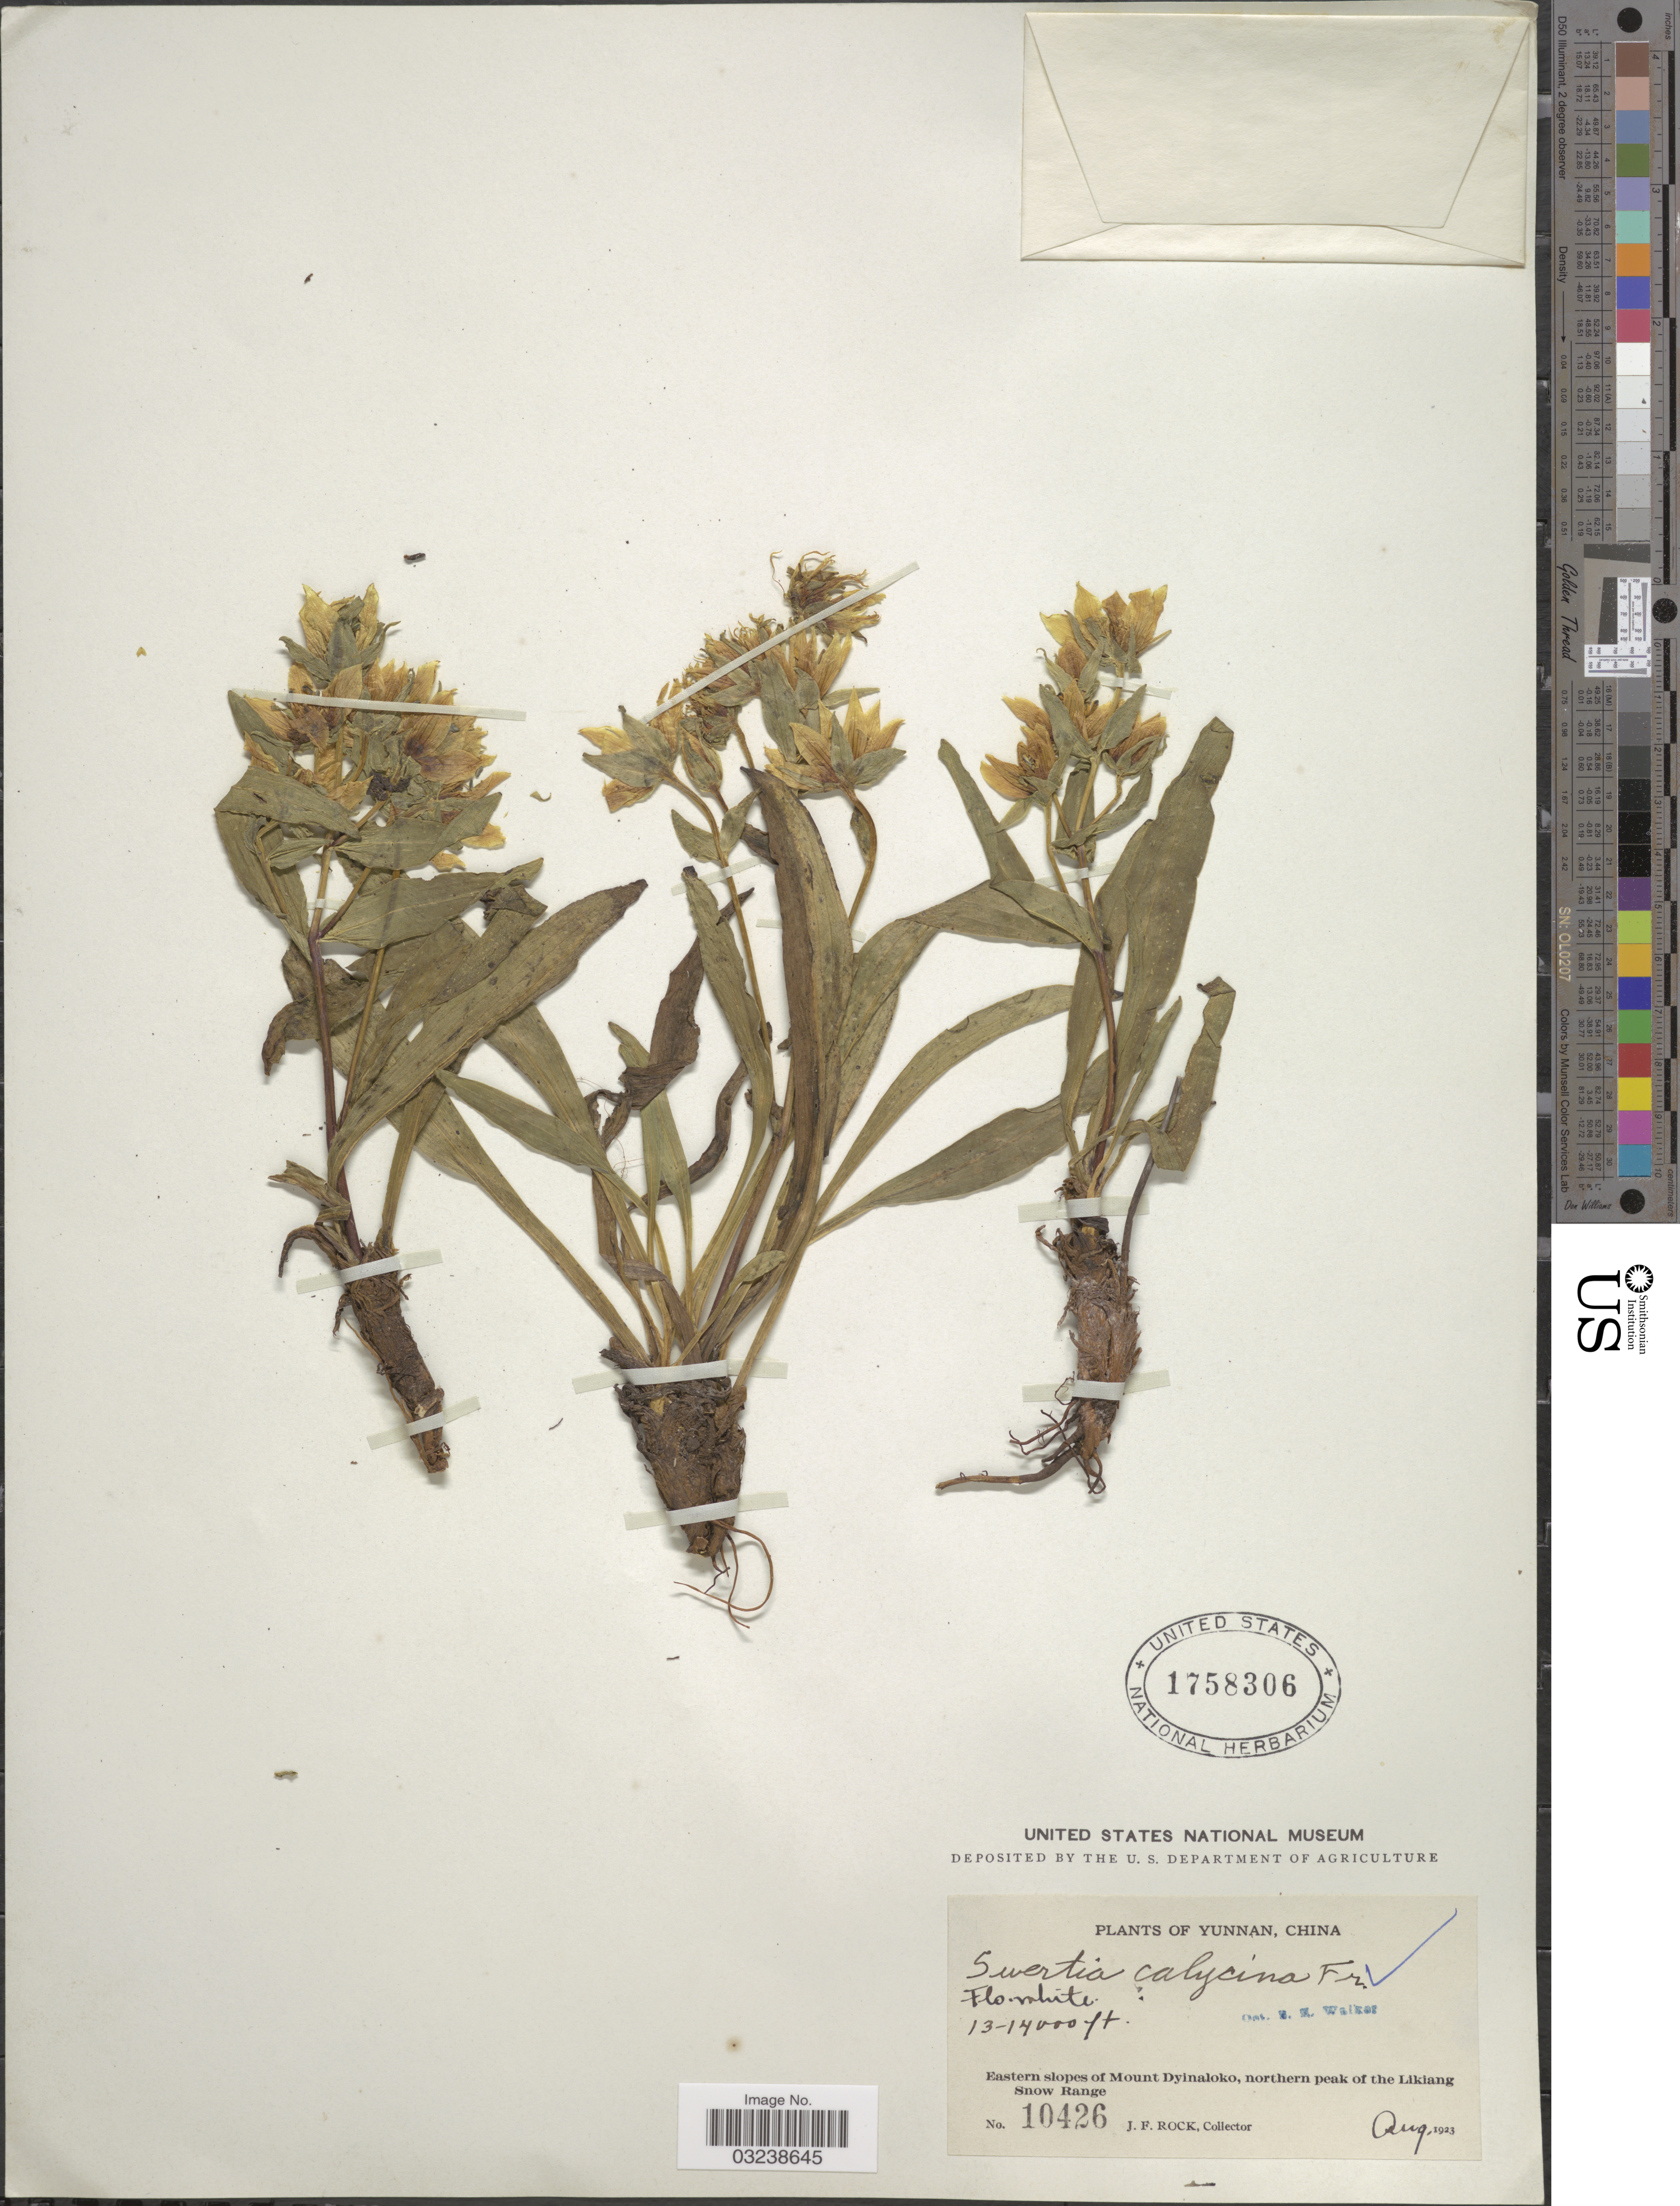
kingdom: Plantae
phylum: Tracheophyta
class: Magnoliopsida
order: Gentianales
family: Gentianaceae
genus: Swertia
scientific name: Swertia calycina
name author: Franch.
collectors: J. Rock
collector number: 10426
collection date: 1923-08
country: China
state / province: Yunnan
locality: Eastern slope of Mount Dyinaloko, northern peak of the Likiang Snow Range.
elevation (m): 3962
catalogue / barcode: US 1758306